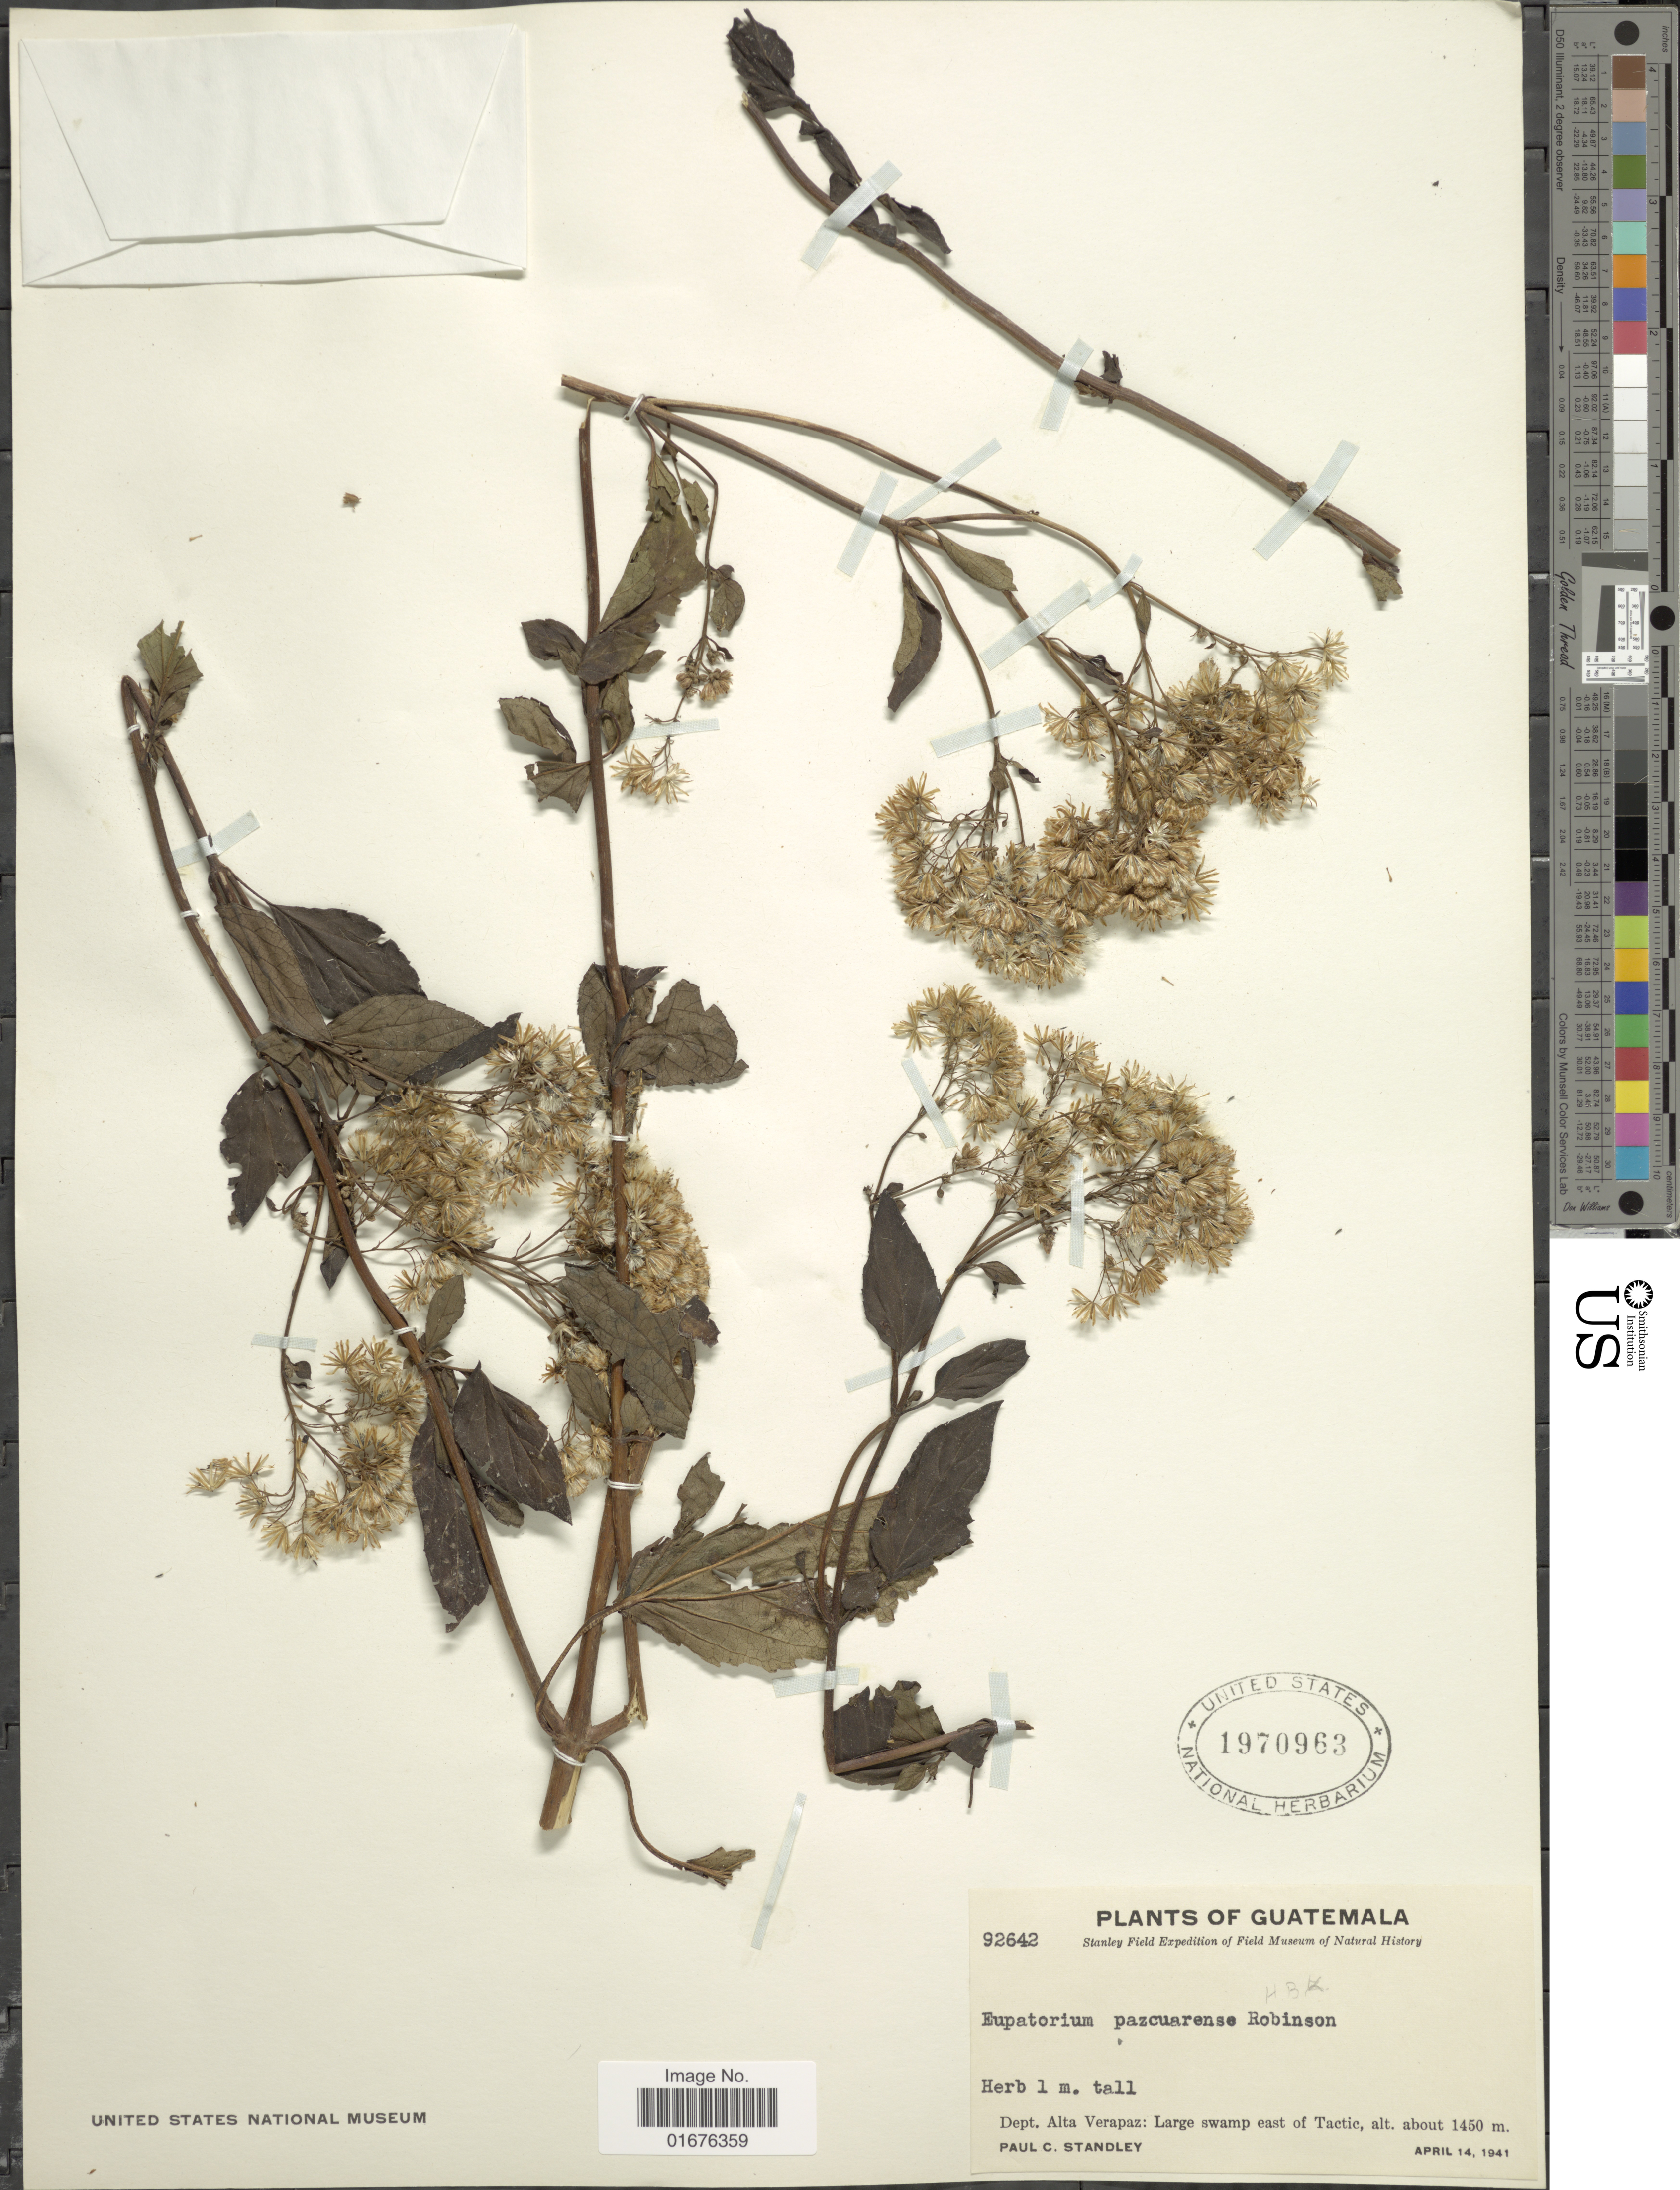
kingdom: Plantae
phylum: Tracheophyta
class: Magnoliopsida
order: Asterales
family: Asteraceae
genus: Ageratina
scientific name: Ageratina pazcuarensis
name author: (Kunth) R.M. King & H. Rob.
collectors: P. C. Standley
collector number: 92642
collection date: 1941-04-14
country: Guatemala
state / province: Alta Verapaz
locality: Large swamp east of Tactic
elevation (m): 1450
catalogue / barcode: US 1970963